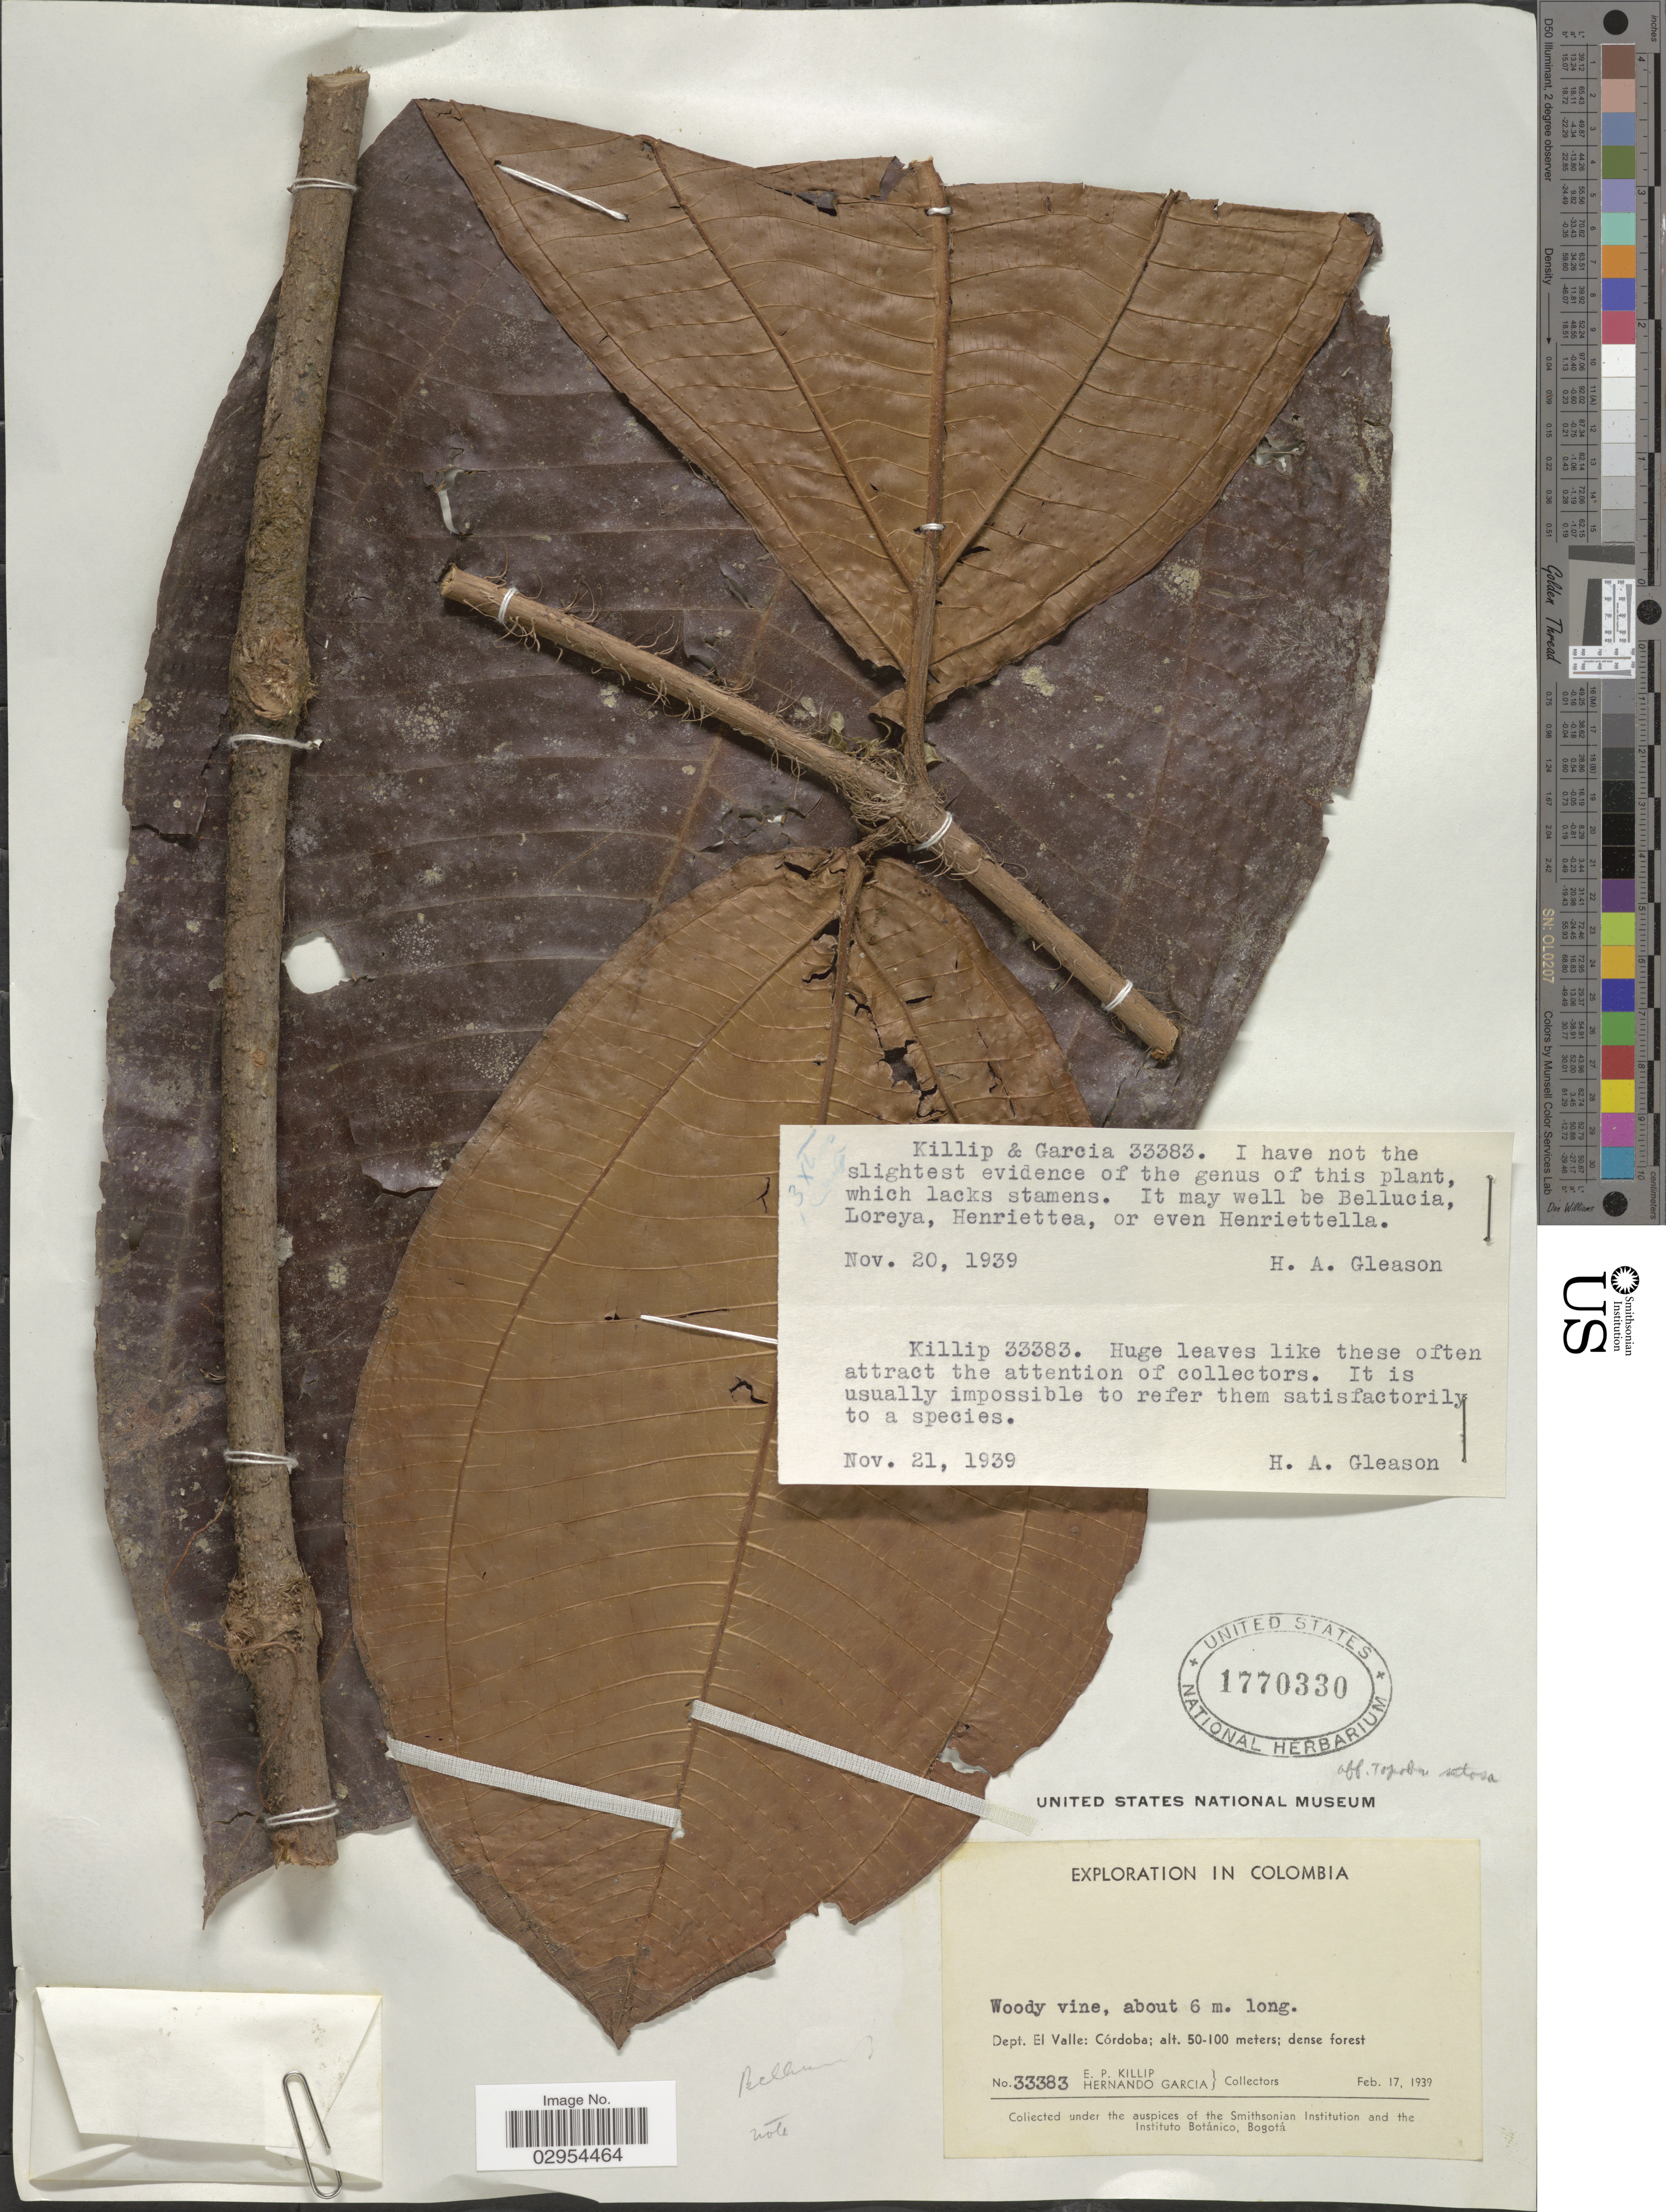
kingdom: Plantae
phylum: Tracheophyta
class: Magnoliopsida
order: Myrtales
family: Melastomataceae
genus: Topobea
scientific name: Topobea sp.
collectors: E. P. Killip & H. Garcia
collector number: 33383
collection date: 1939-02-17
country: Colombia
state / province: Valle del Cauca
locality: Dept. El Valle: Córdoba.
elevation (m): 50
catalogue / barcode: US 1770330